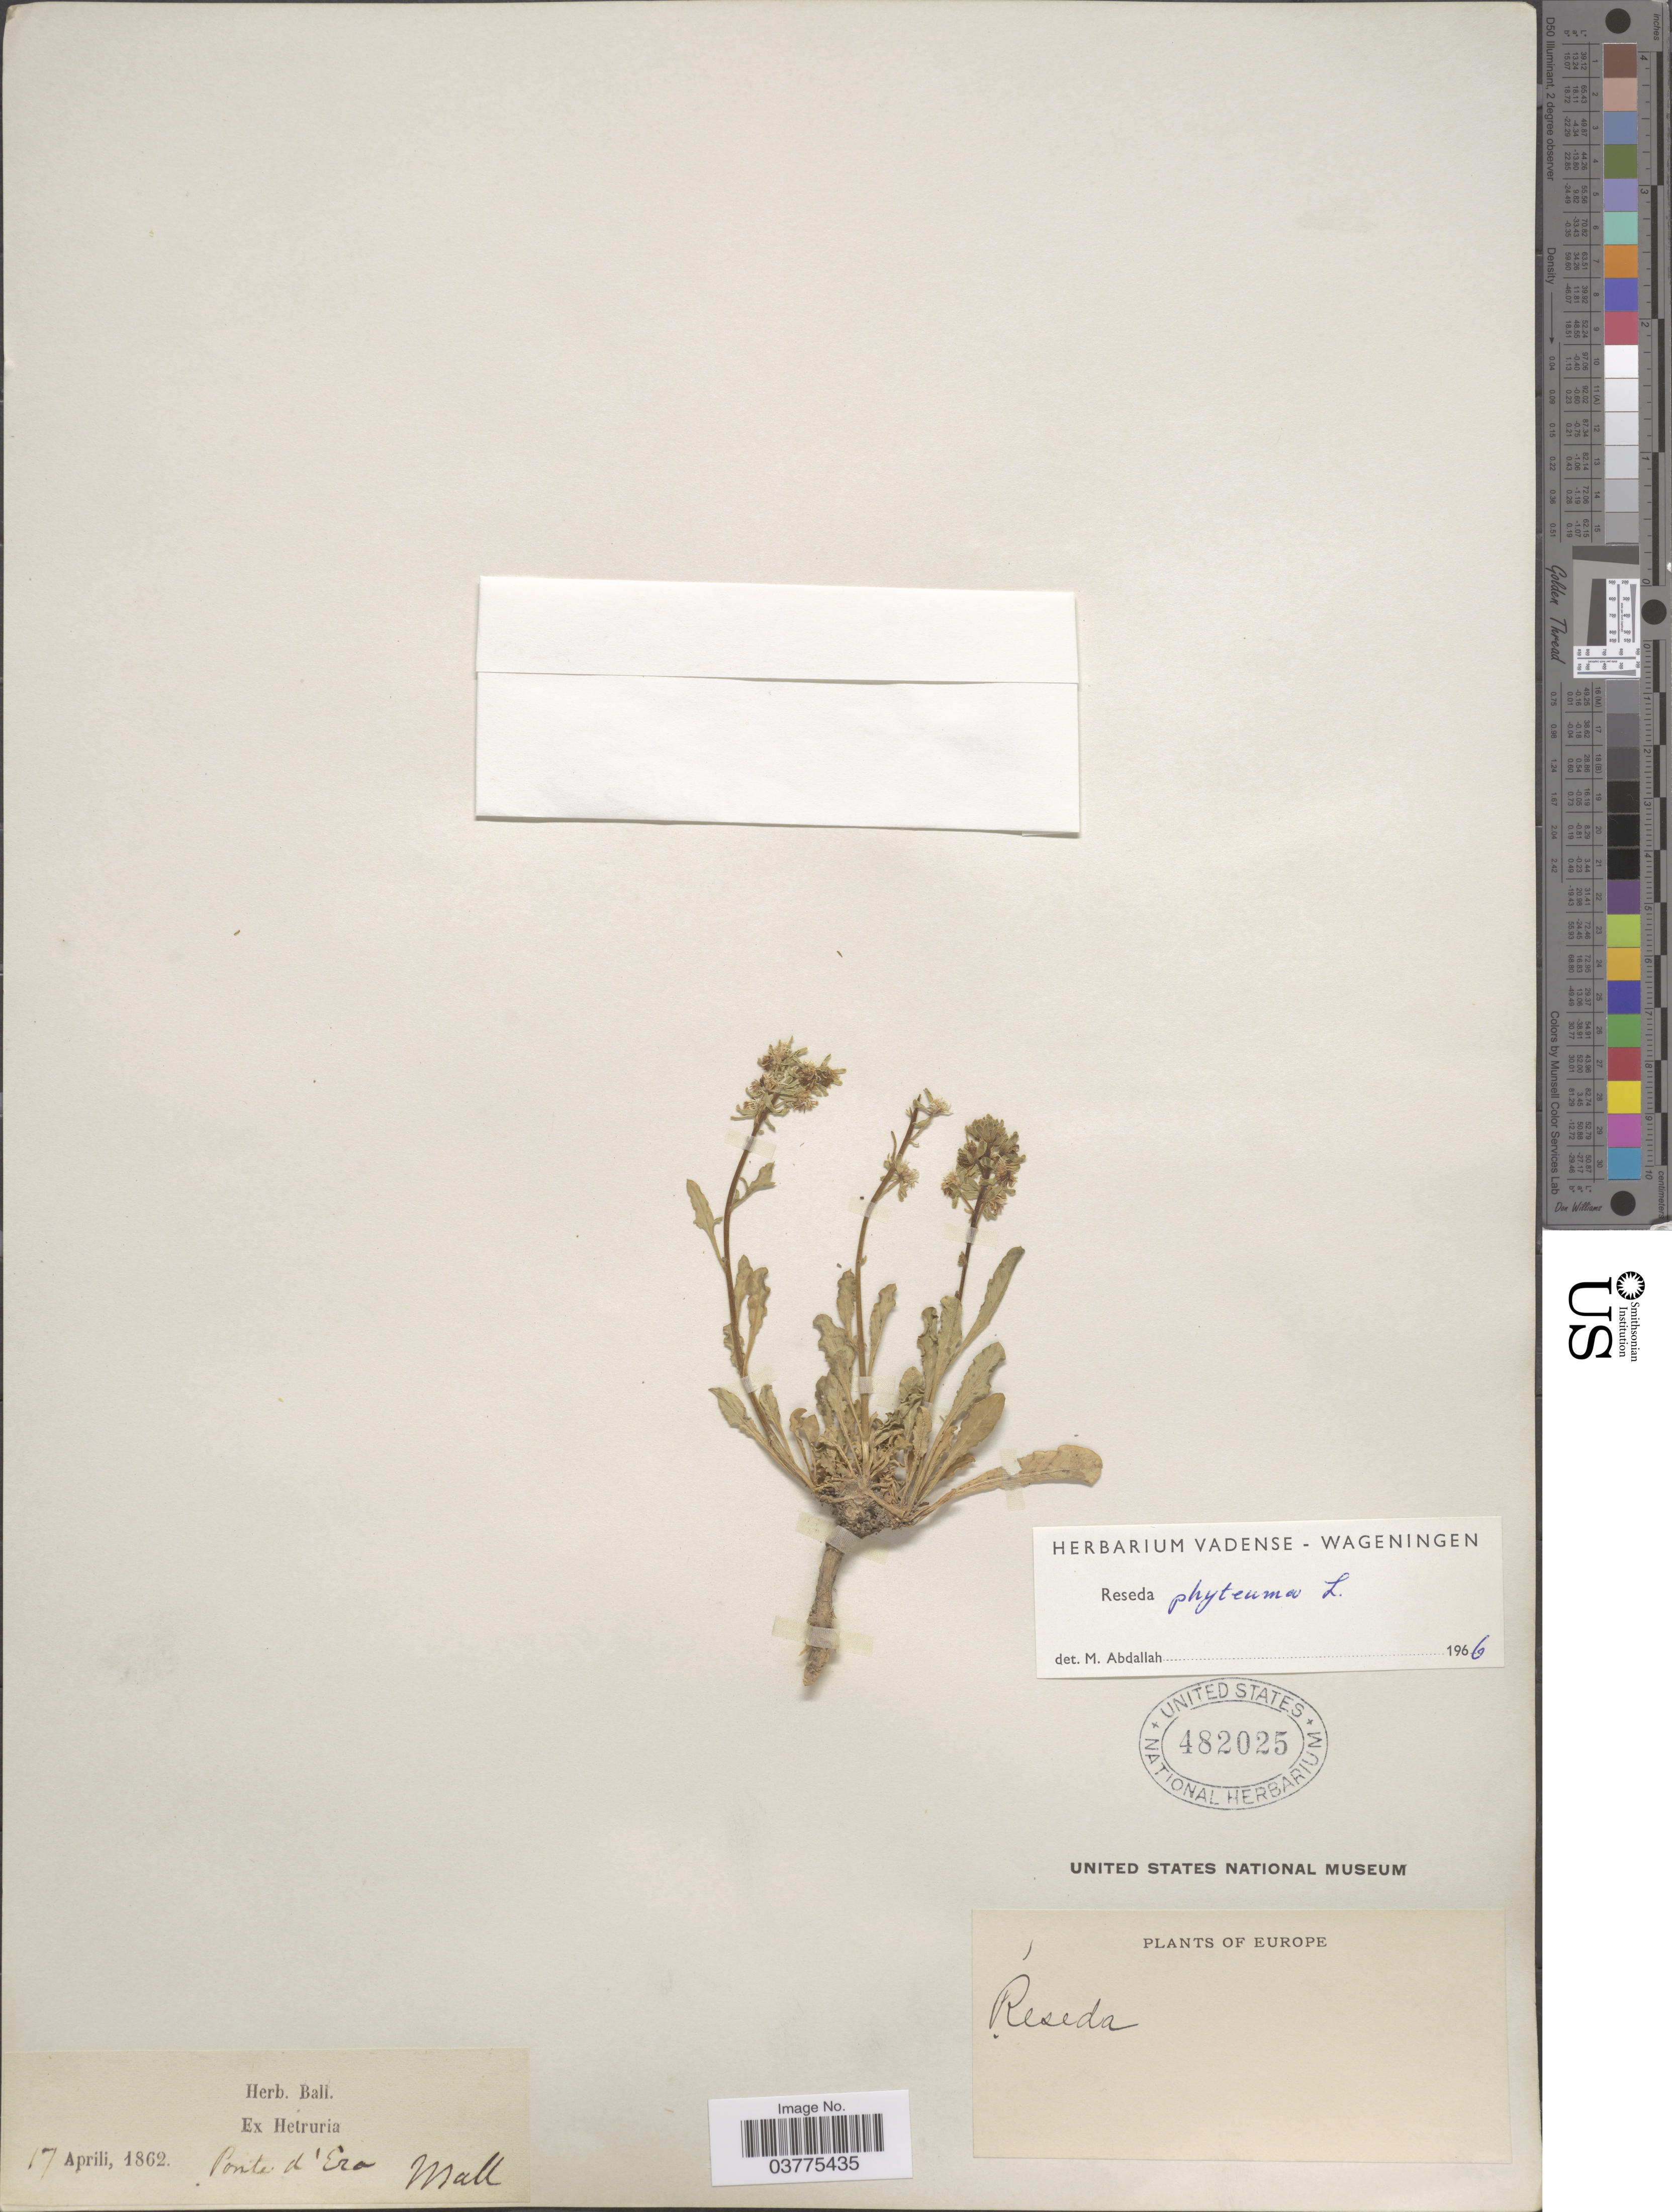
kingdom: Plantae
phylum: Tracheophyta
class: Magnoliopsida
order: Brassicales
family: Resedaceae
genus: Reseda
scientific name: Reseda phyteuma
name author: L.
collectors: J. Ball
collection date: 1862-04-17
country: Italy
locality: Ex Hetruria. Ponte* d' Era. Europe.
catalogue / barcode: US 482025